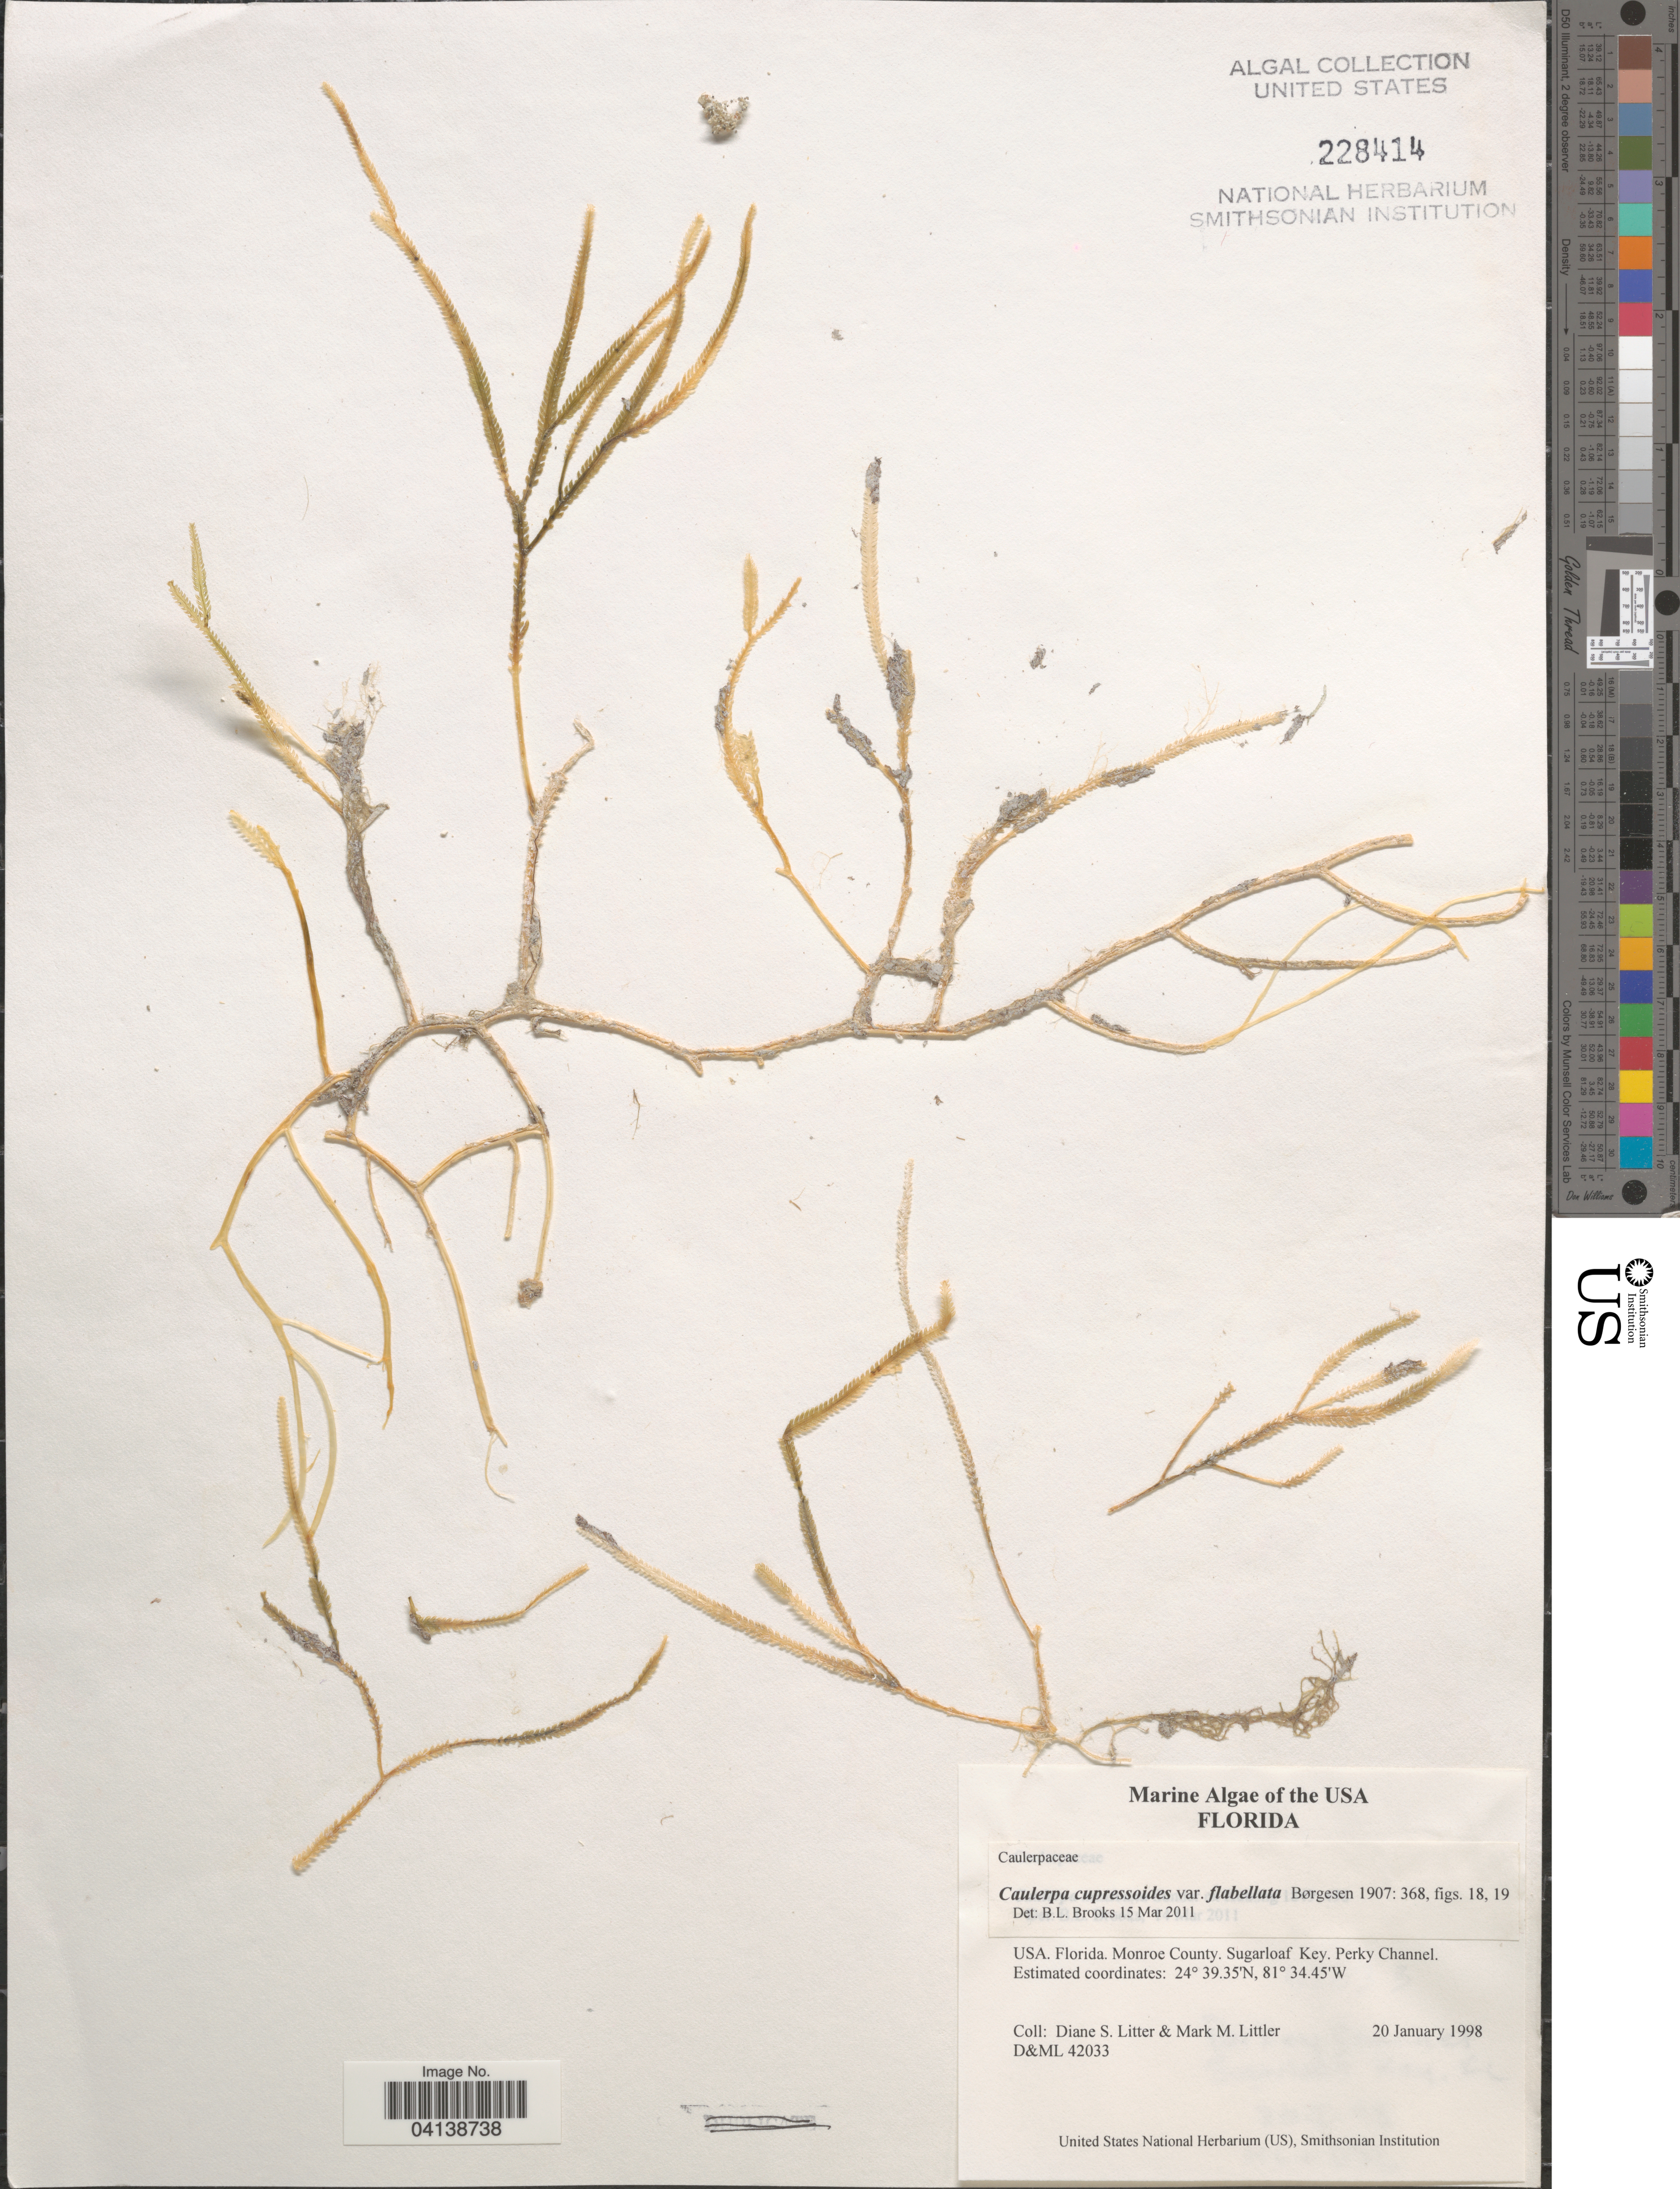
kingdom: Plantae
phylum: Chlorophyta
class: Ulvophyceae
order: Bryopsidales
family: Caulerpaceae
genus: Caulerpa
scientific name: Caulerpa cupressoides var. flabellata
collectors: D. S. Littler & M. M. Littler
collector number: D&ML42033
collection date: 1998-01-20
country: United States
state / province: Florida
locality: Monroe County. Sugarloaf Key. Perky Channel.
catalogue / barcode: US 228414